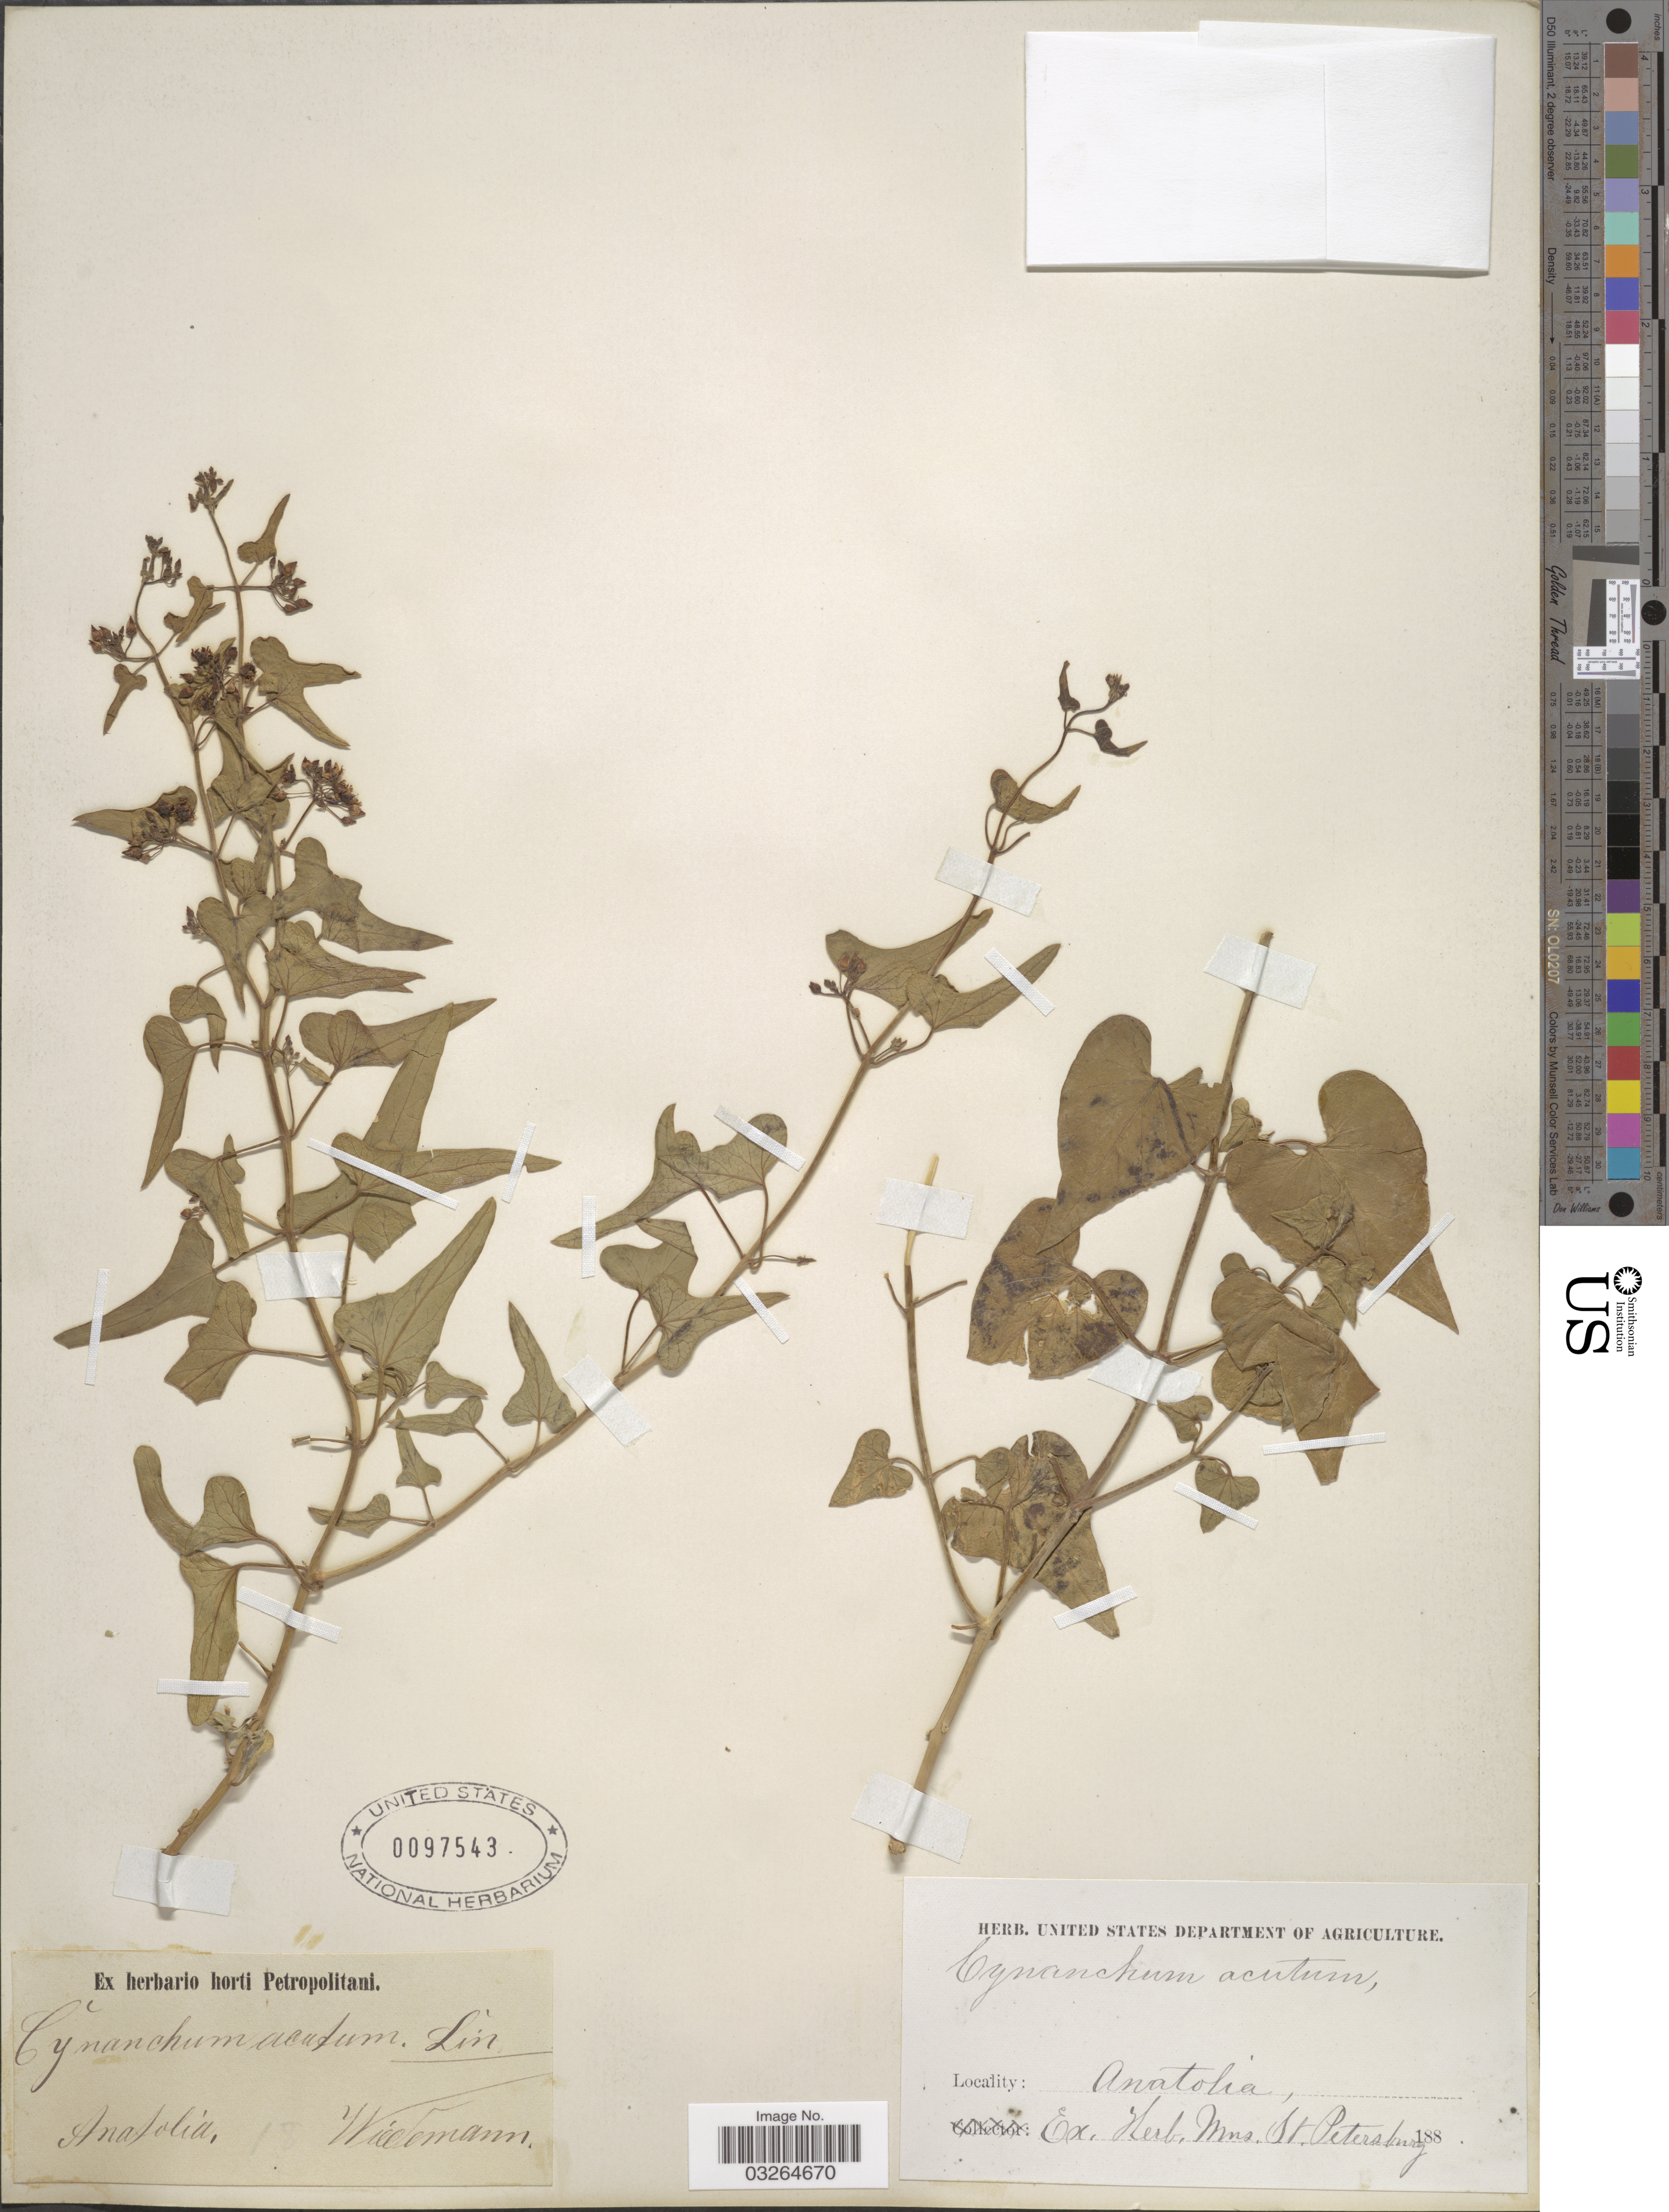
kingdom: Plantae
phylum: Tracheophyta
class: Magnoliopsida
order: Gentianales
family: Apocynaceae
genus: Cynanchum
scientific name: Cynanchum acutum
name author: L.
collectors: Wiedemann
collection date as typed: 188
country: Turkey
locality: Anatolia.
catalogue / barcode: US 97543